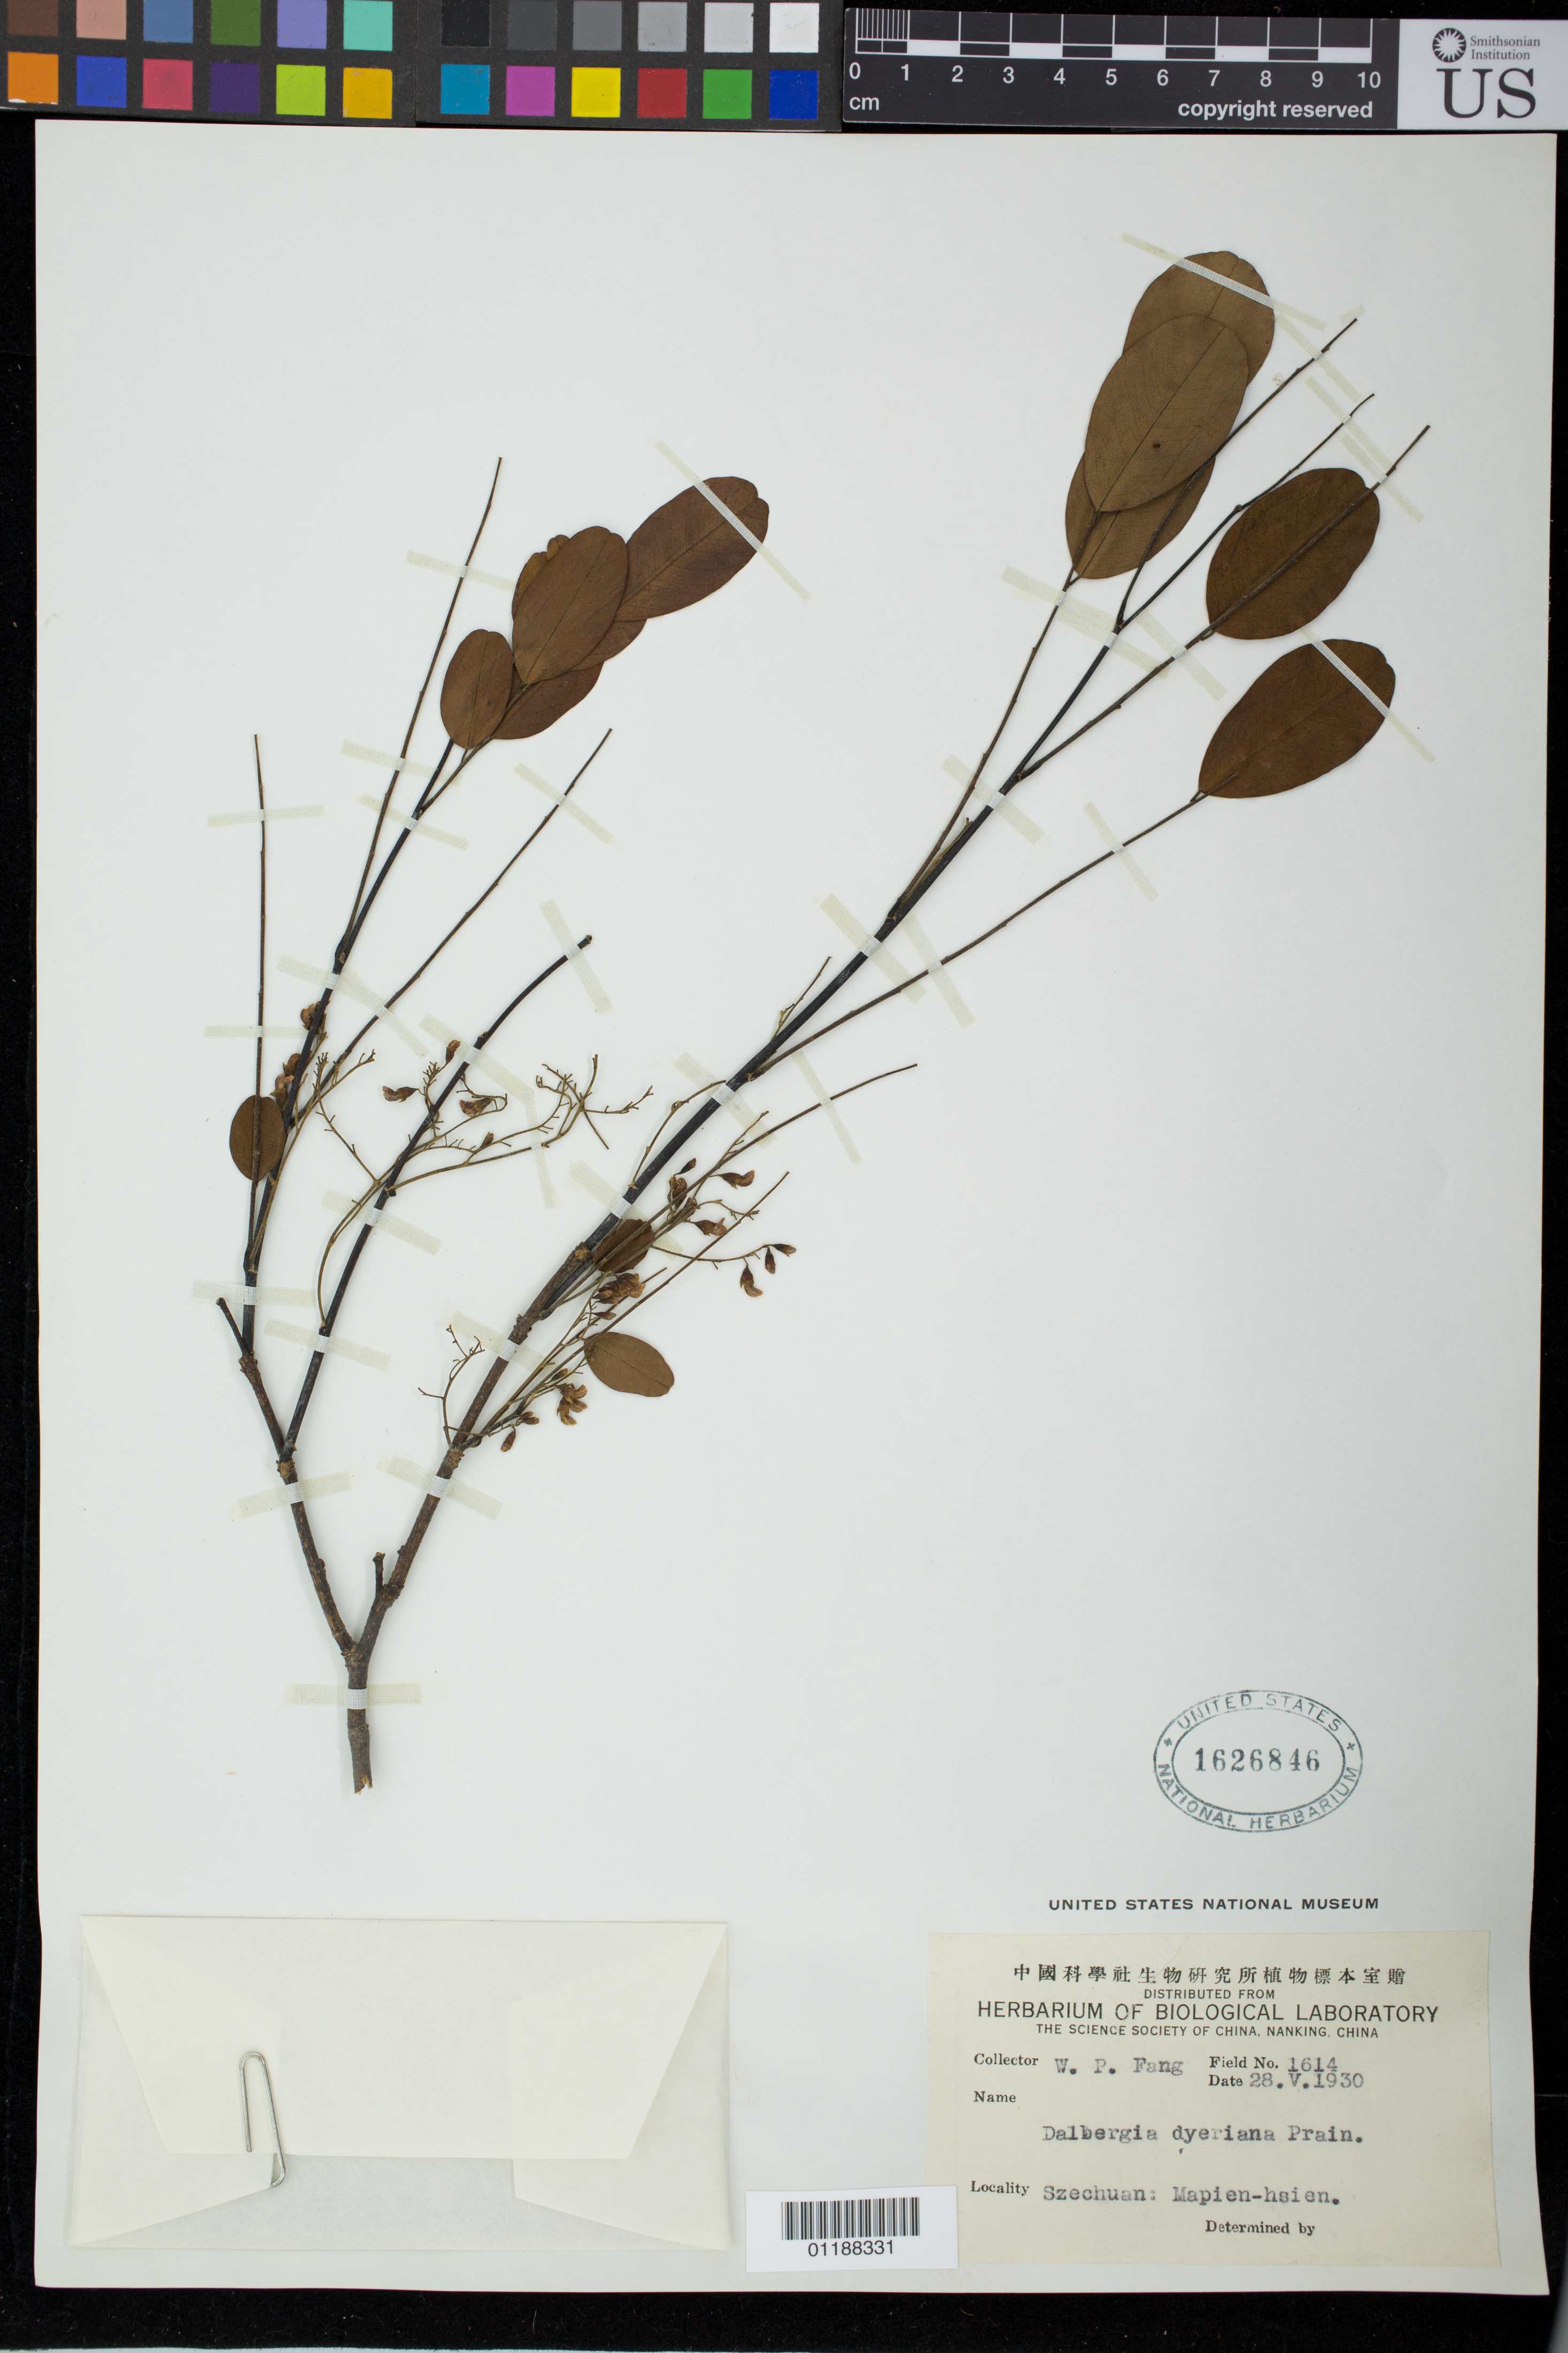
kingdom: Plantae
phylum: Tracheophyta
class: Magnoliopsida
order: Fabales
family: Fabaceae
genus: Dalbergia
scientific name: Dalbergia dyeriana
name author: B. Harms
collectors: W. P. Fang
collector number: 1614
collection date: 1930-05-28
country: China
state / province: Sichuan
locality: Szechuan; Mapien-hsien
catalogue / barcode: US 1626846